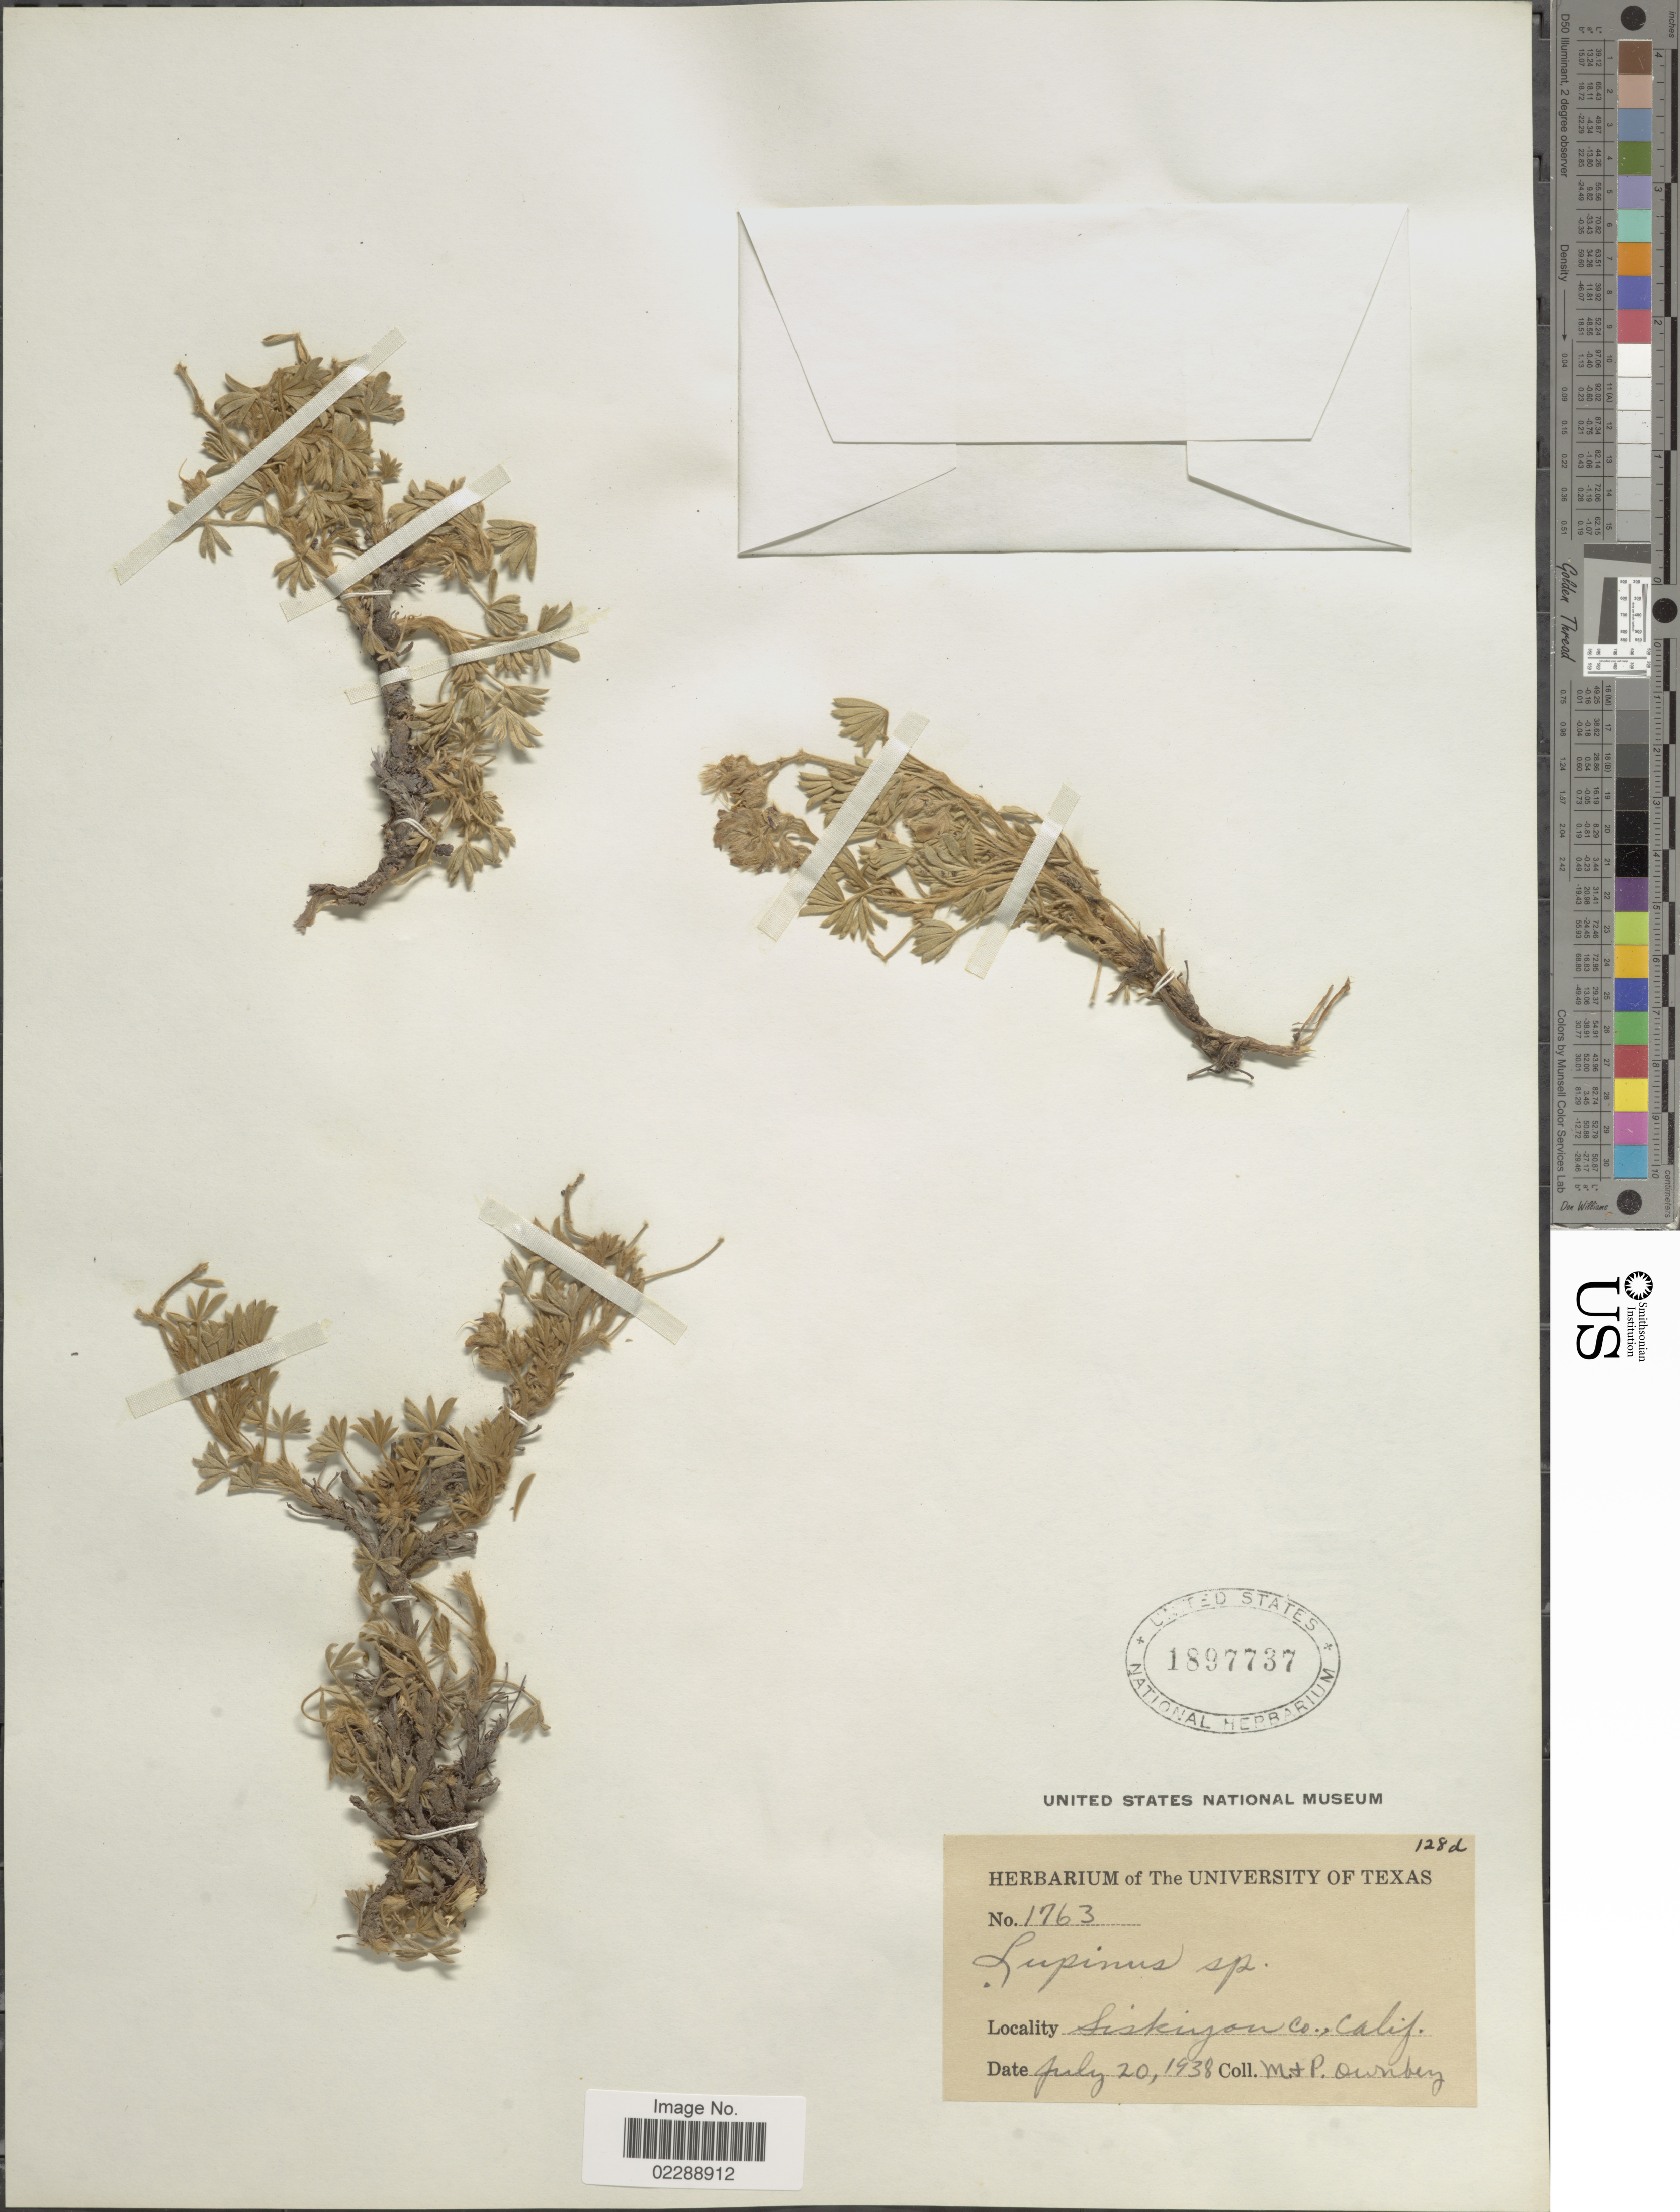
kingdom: Plantae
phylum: Tracheophyta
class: Magnoliopsida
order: Fabales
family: Fabaceae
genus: Lupinus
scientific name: Lupinus sp.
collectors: M. Ownbey & P. Ownbey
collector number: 1763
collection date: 1938-07-20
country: United States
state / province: California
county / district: Siskiyou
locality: Siskiyou Co., Calif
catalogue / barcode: US 1897737